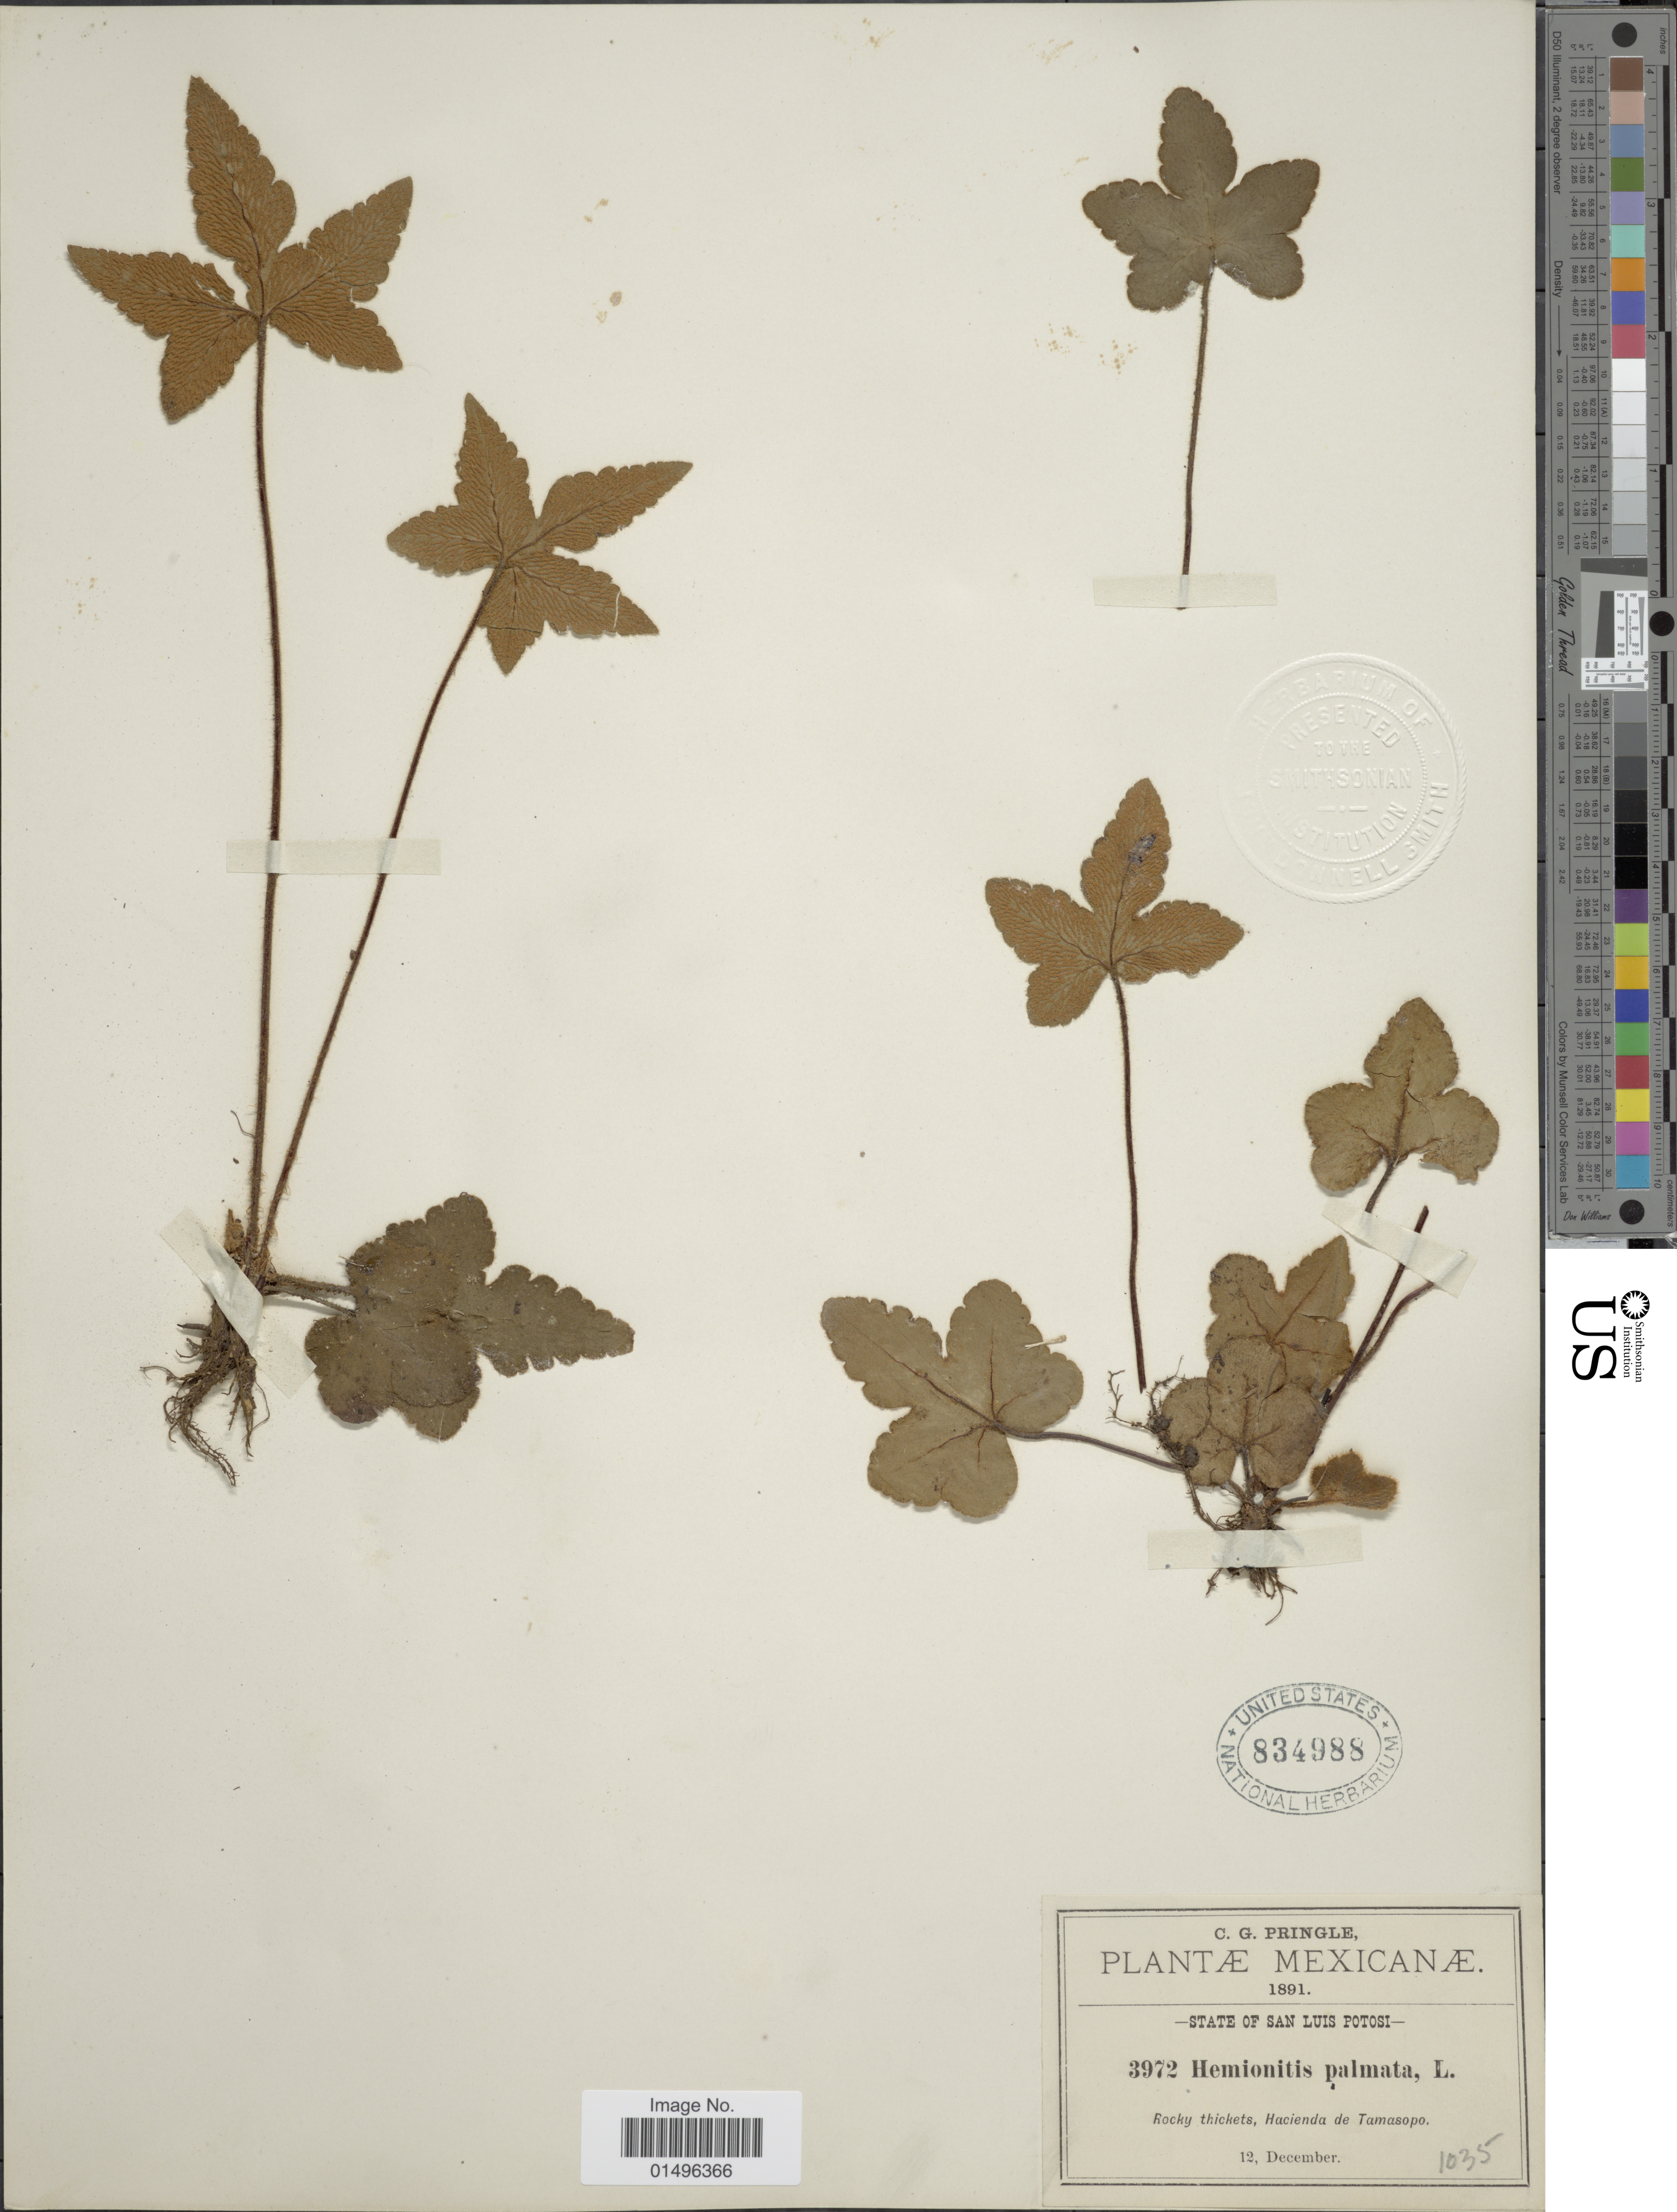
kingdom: Plantae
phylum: Tracheophyta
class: Polypodiopsida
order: Polypodiales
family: Pteridaceae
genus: Hemionitis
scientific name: Hemionitis palmata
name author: L.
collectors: C. G. Pringle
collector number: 3972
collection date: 1891-12-12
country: Mexico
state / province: San Luis Potosí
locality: Rocky thickets, Hacienda de Tamasopo.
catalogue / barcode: US 834988